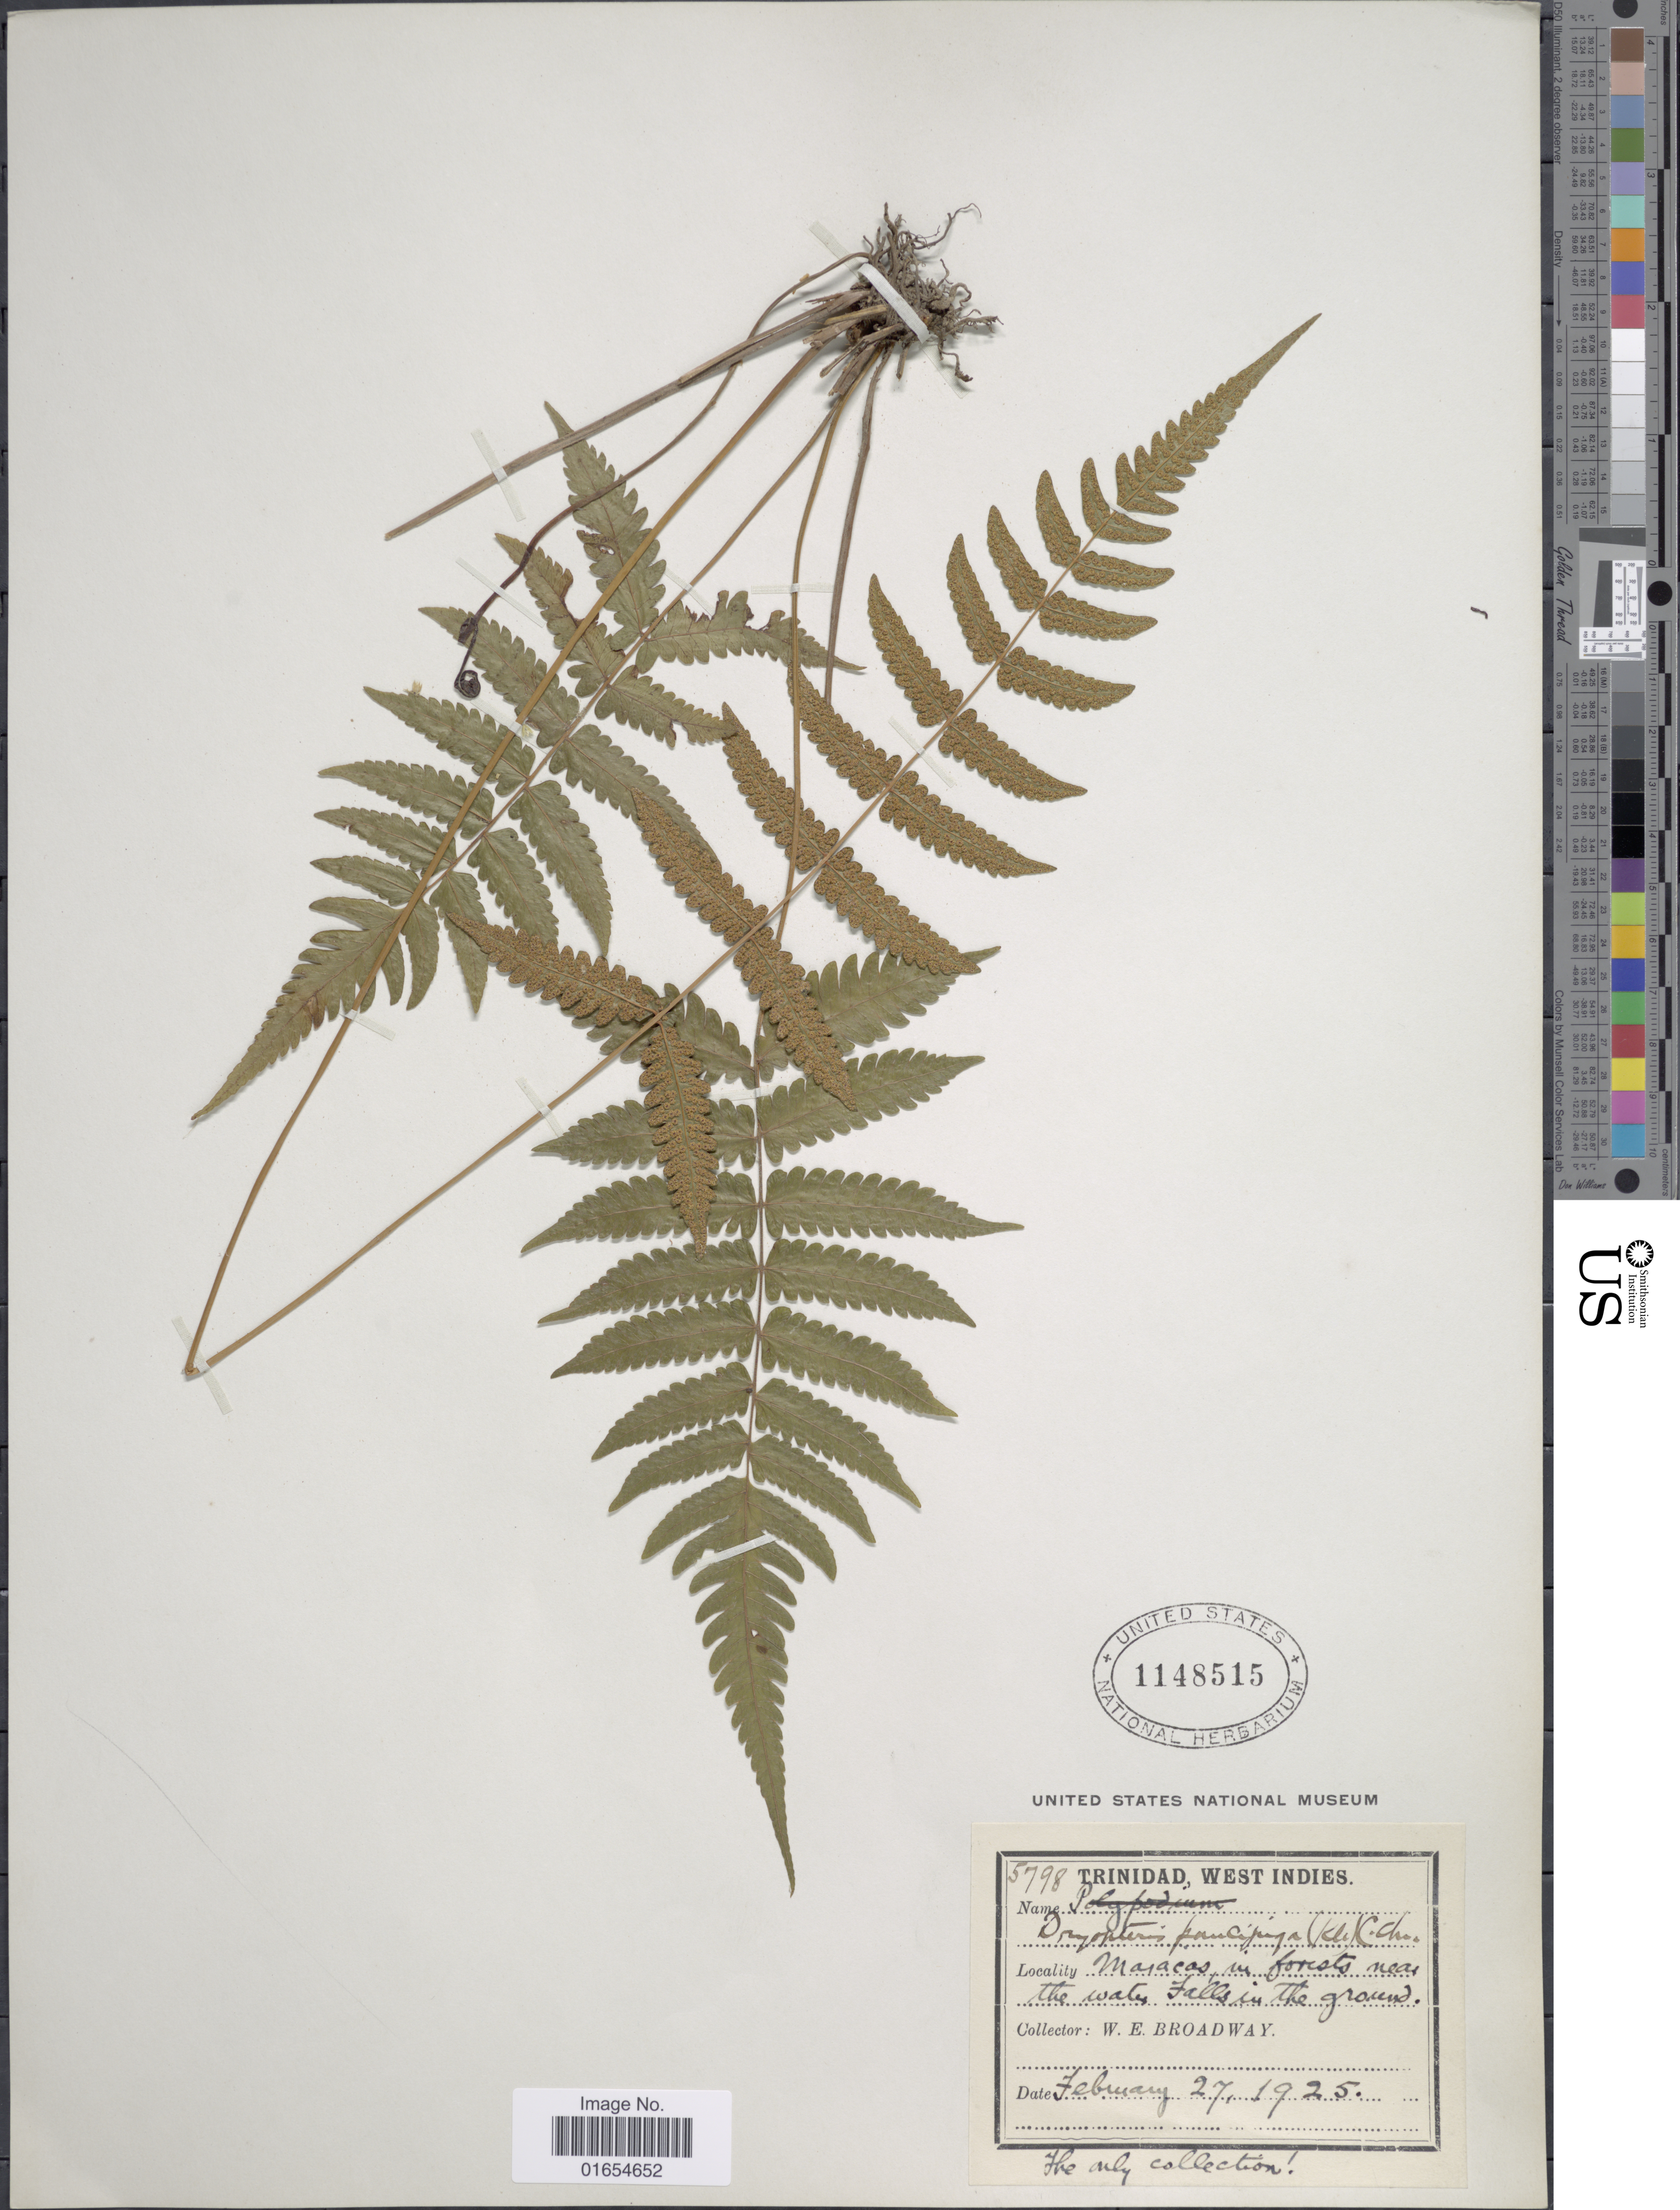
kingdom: Plantae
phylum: Tracheophyta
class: Polypodiopsida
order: Polypodiales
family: Thelypteridaceae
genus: Goniopteris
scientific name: Goniopteris paucijuga (Klotzsch) comb. nov., ined 2015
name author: (Klotzsch)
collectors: W. E. Broadway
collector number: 5798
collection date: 1925-02-27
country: Trinidad and Tobago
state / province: Trinidad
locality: Maracas in forest near the water falls in the ground.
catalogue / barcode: US 1148515